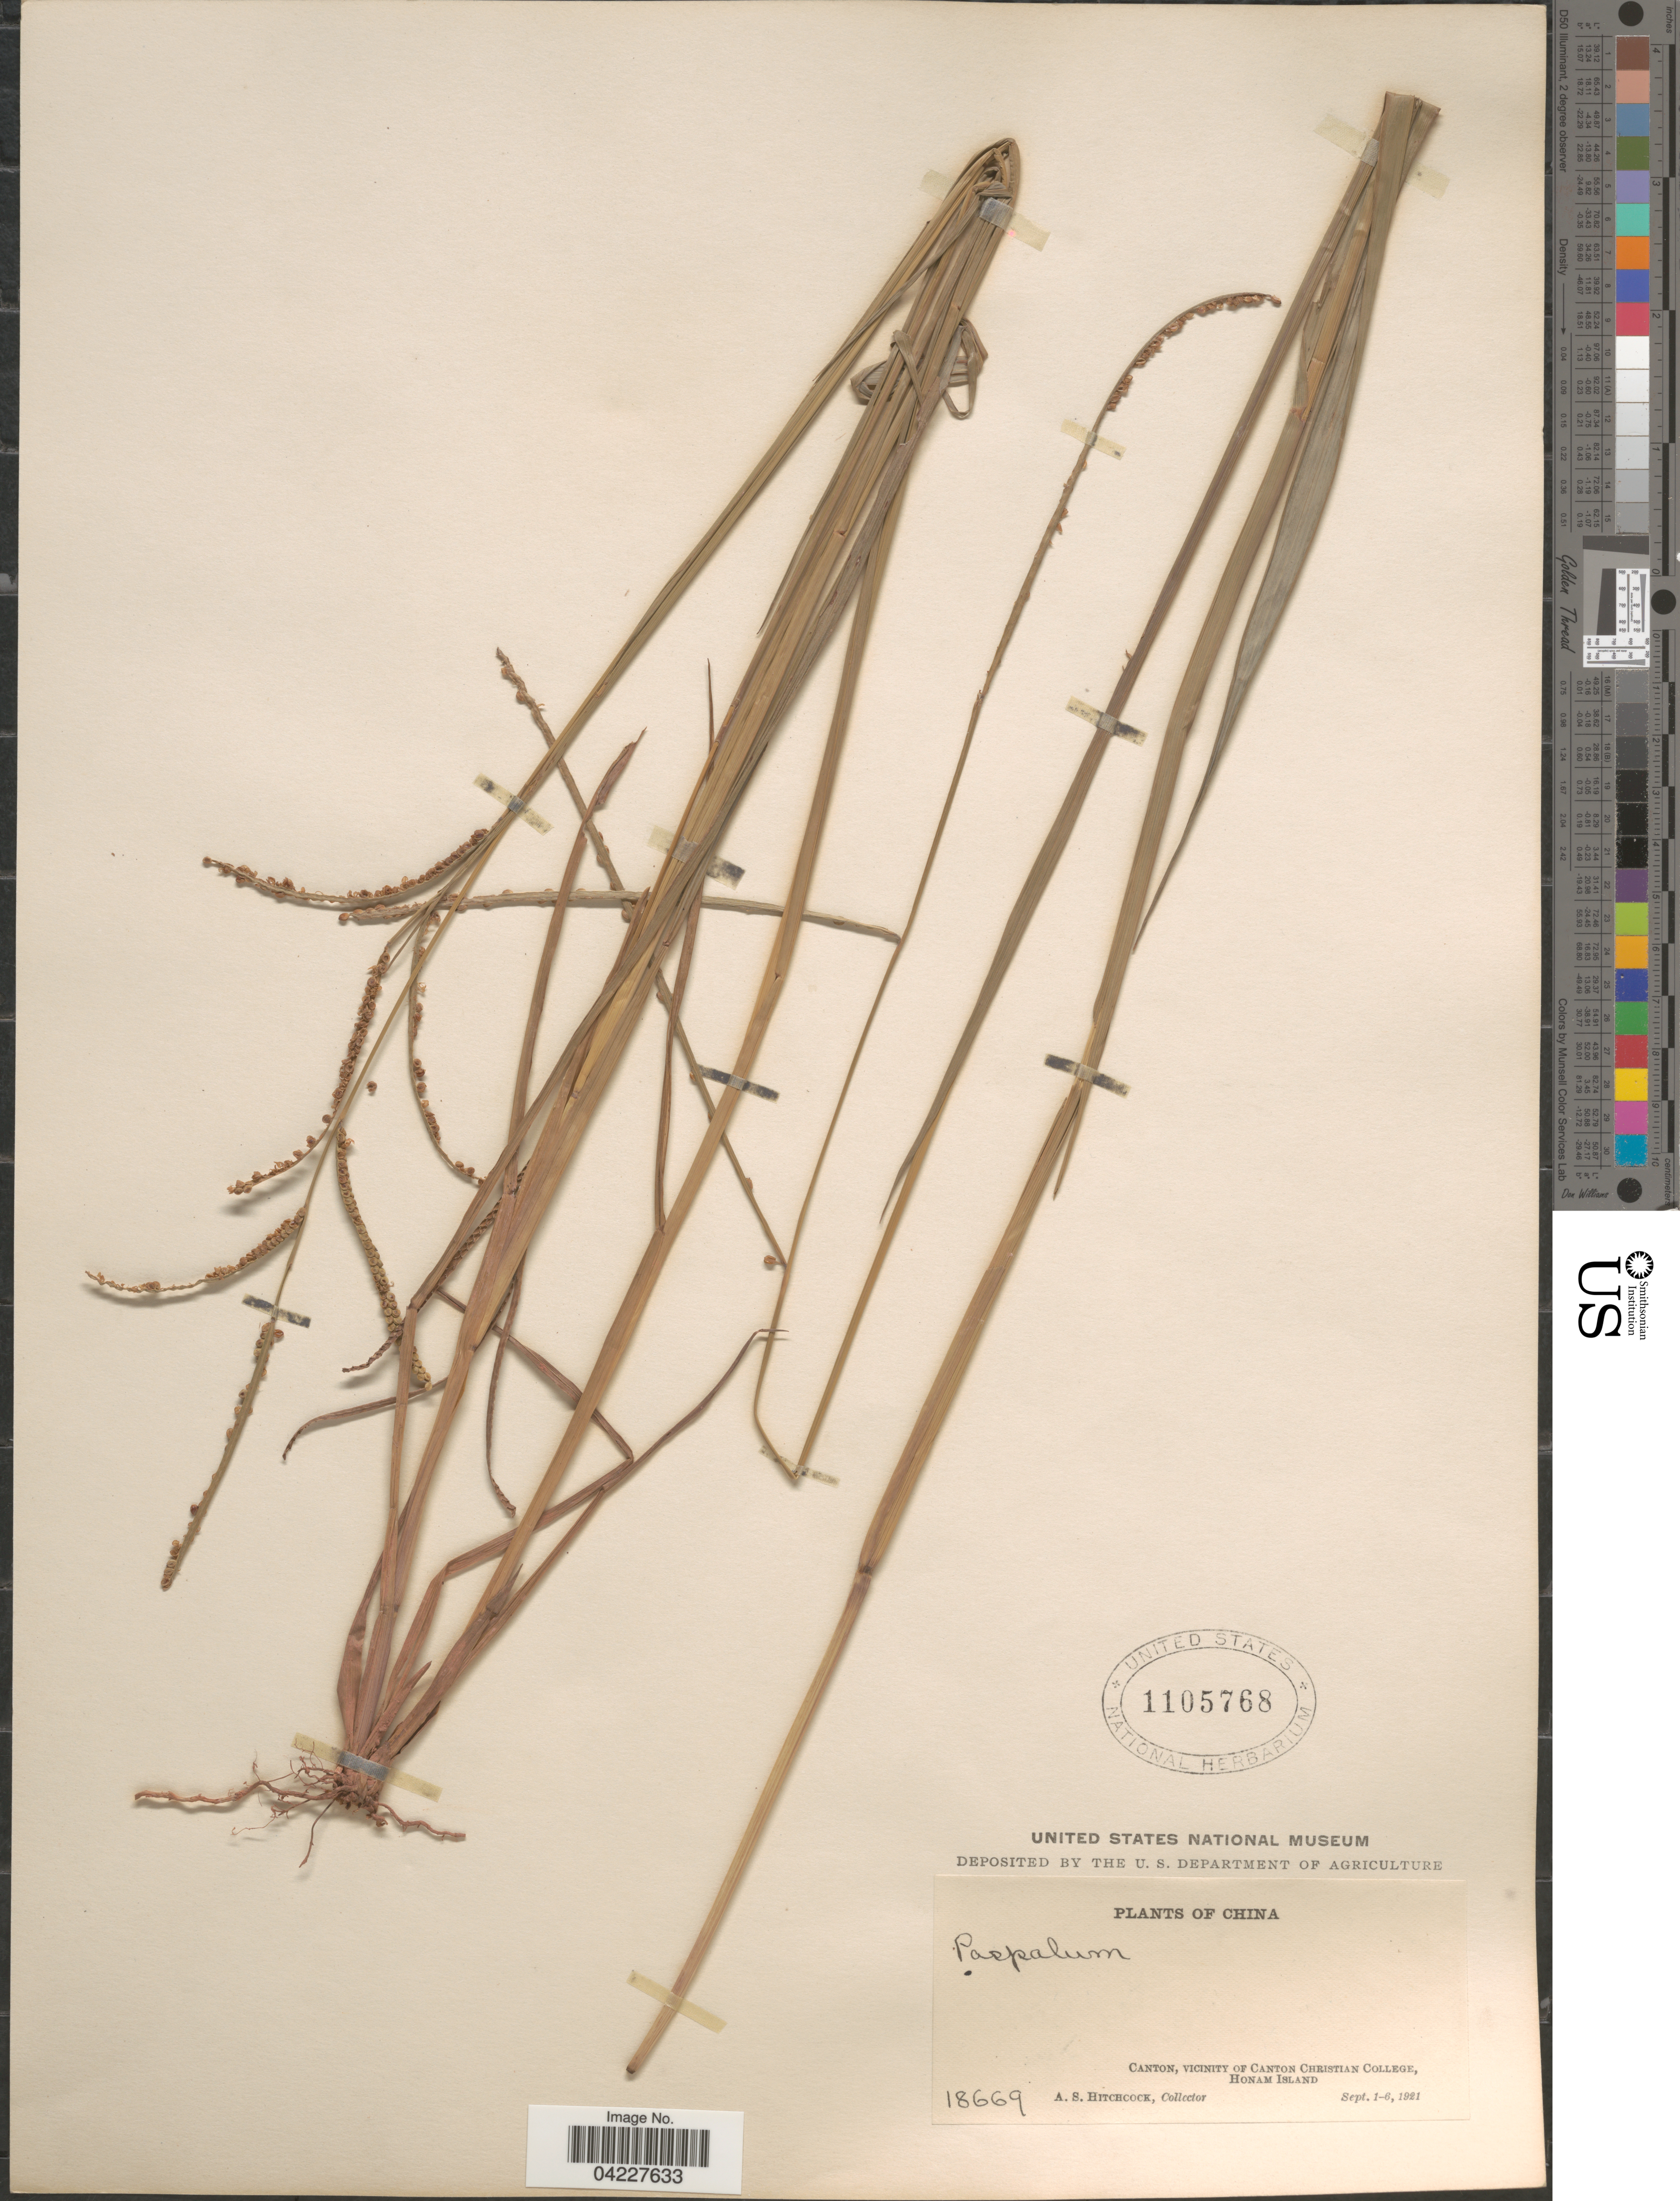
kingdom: Plantae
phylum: Tracheophyta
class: Liliopsida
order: Poales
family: Poaceae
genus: Paspalum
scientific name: Paspalum scrobiculatum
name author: L.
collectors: A. S. Hitchcock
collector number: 18669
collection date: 1921-09-01/1921-09-06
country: China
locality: Canton, Vicinity Of Canton Christian College, Honam Island.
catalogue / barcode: US 1105768